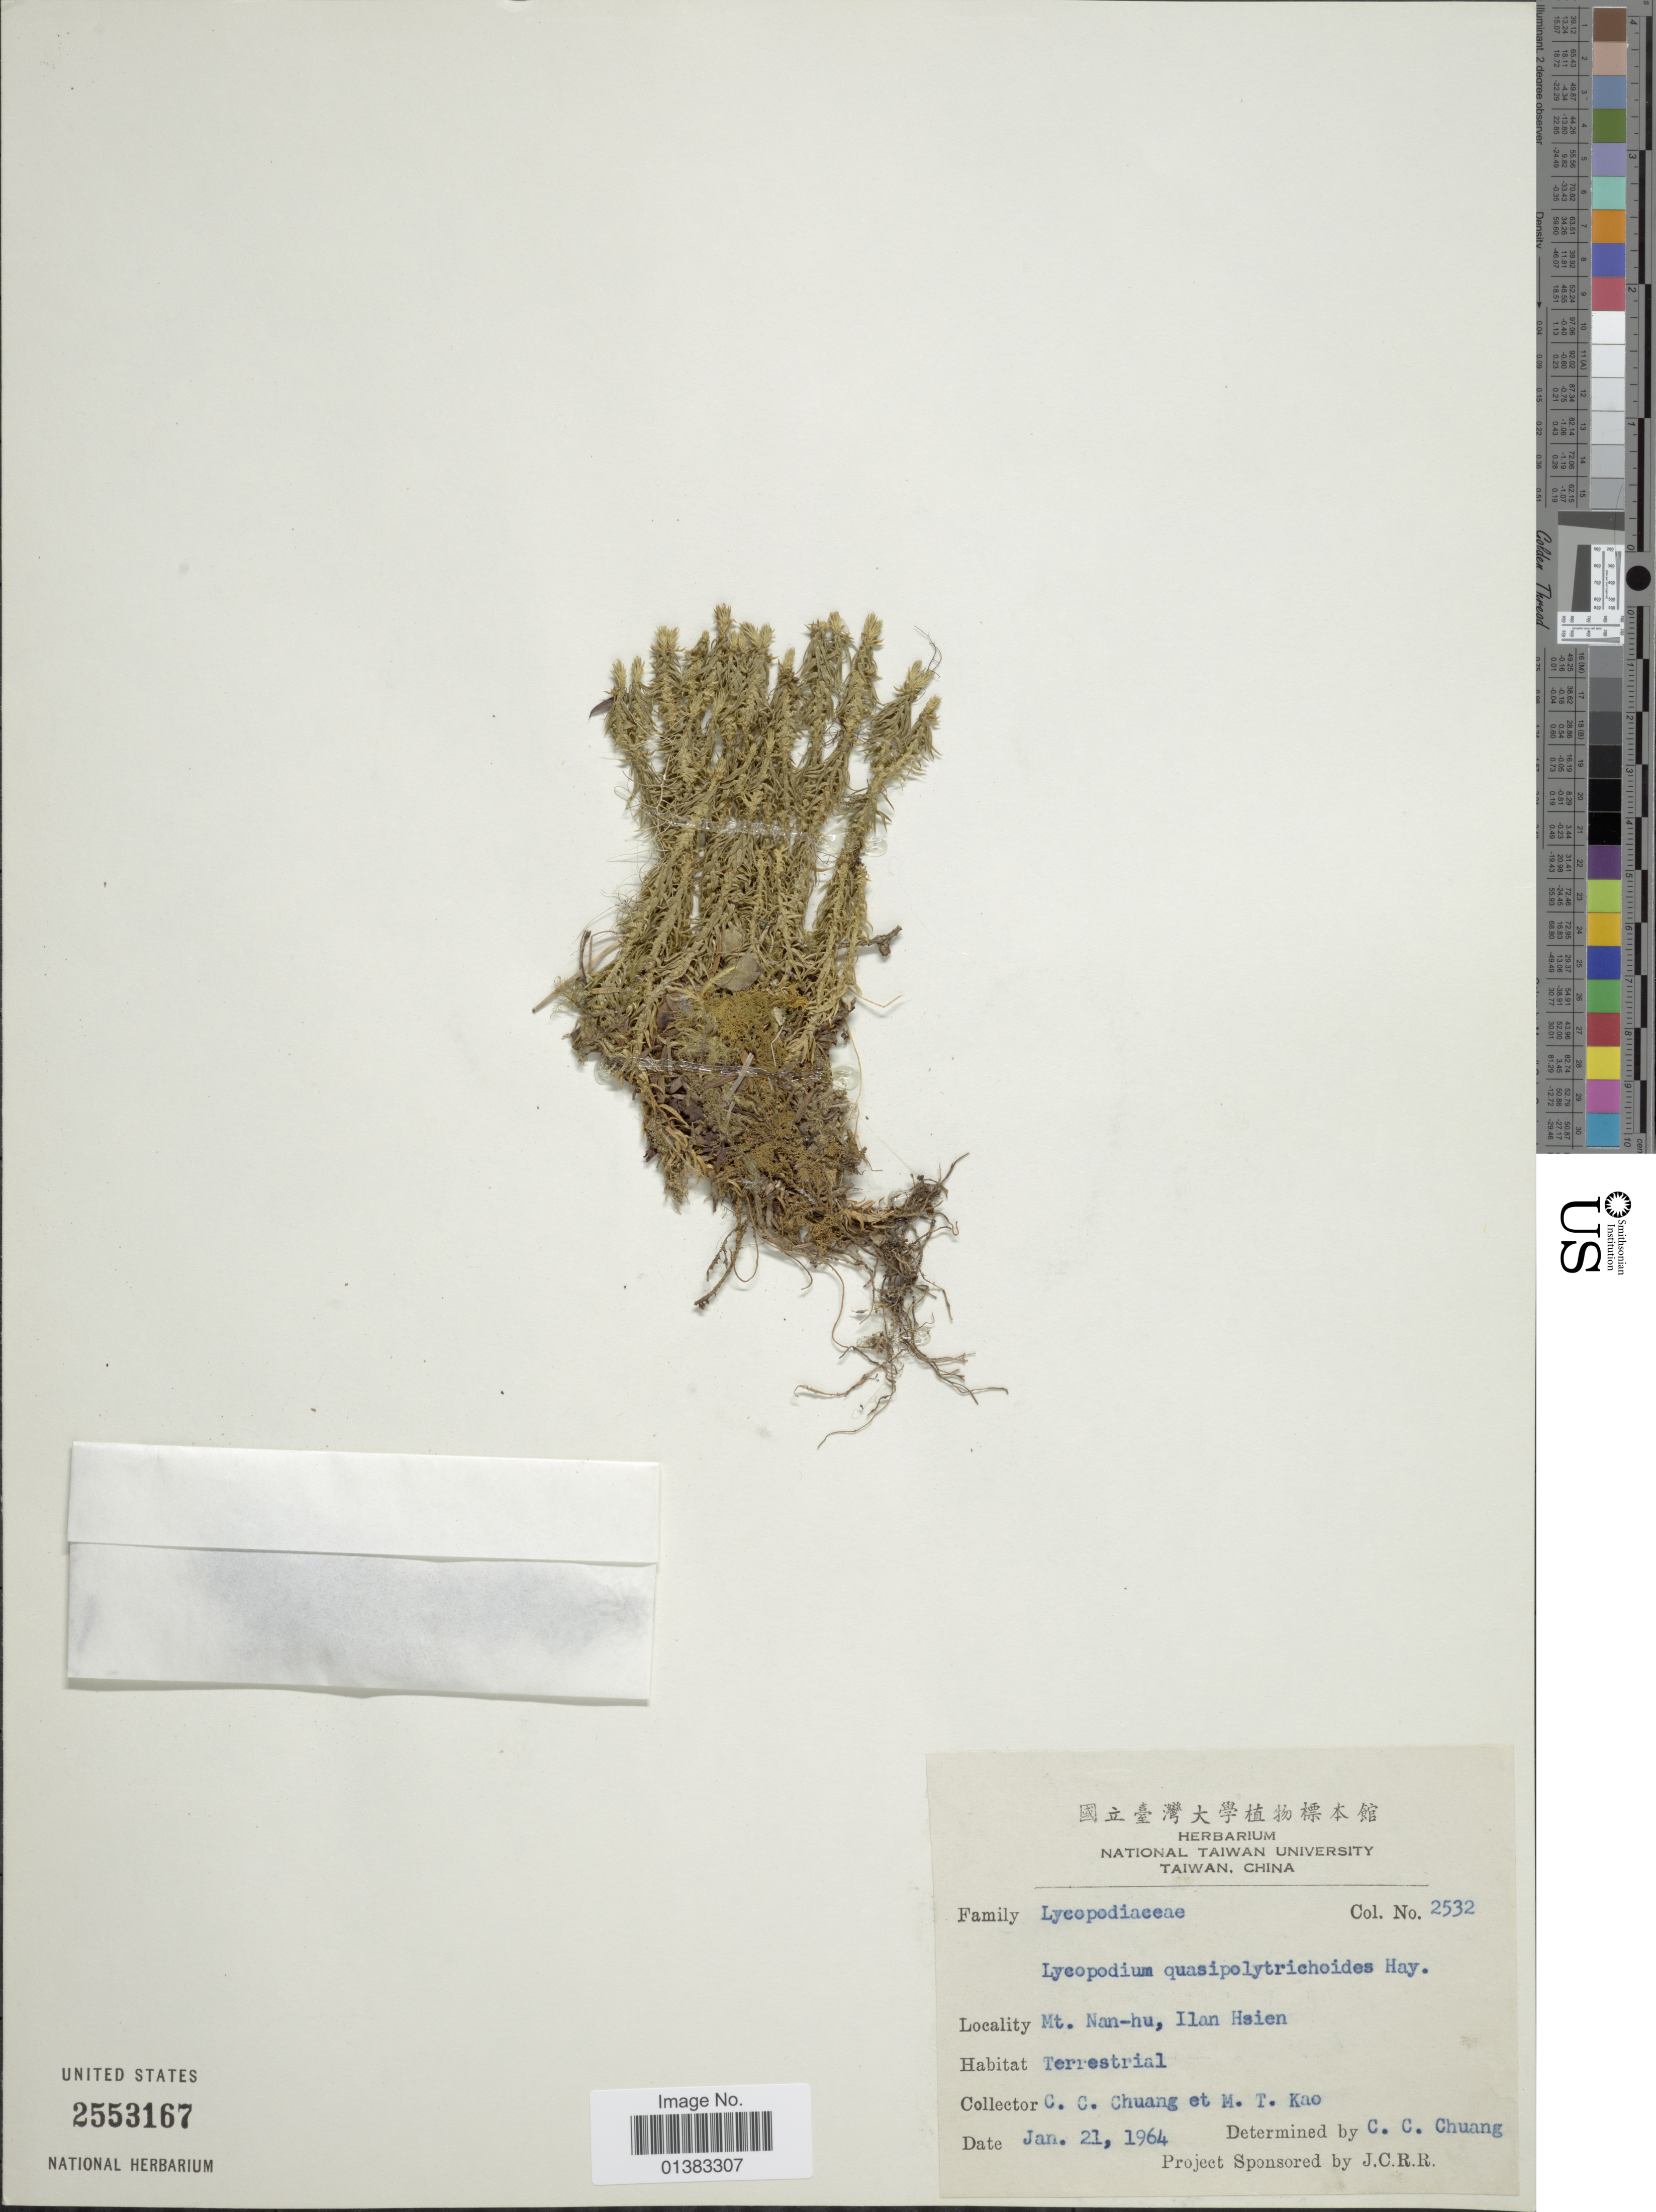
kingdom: Plantae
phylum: Tracheophyta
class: Lycopodiopsida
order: Lycopodiales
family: Lycopodiaceae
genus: Huperzia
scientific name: Huperzia quasipolytrichoides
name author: (Hayata) Ching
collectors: C. C. Chuang & M. T. Kao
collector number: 2532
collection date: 1964-01-21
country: Taiwan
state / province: Ilan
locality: Mt. Nan-hu, Ilan Hsien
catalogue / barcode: US 2553167